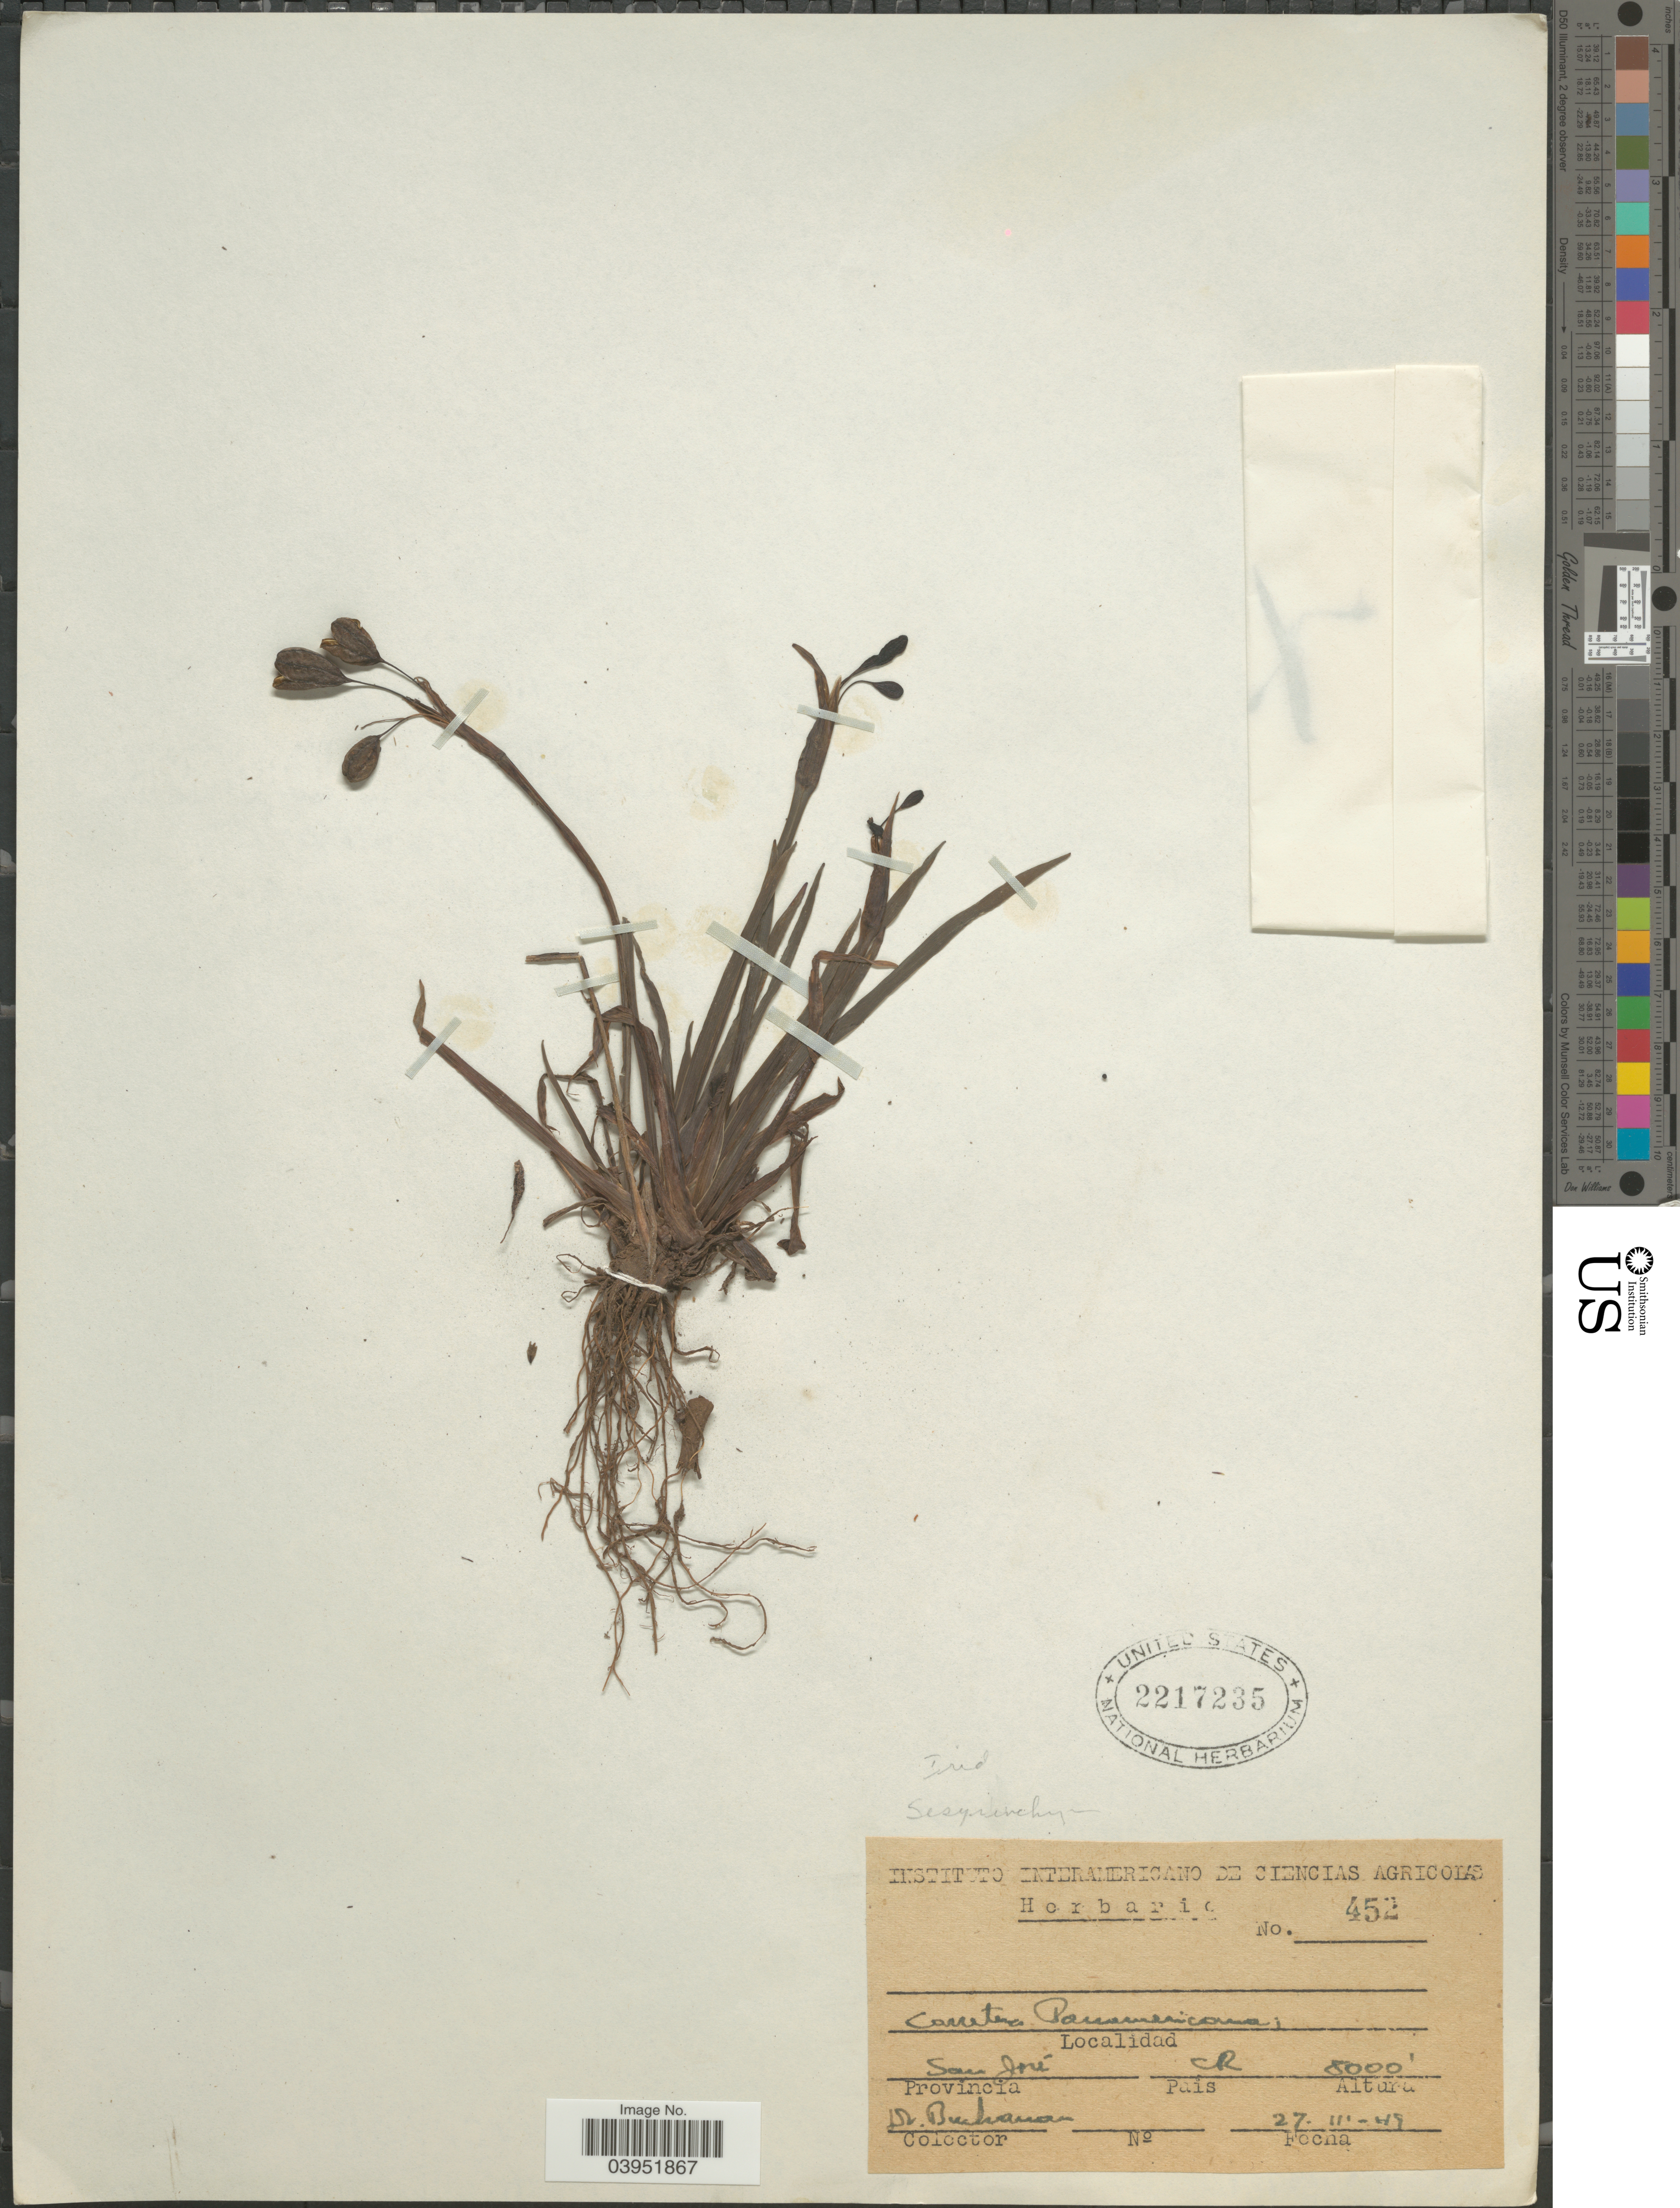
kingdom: Plantae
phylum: Tracheophyta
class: Liliopsida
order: Asparagales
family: Iridaceae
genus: Sisyrinchium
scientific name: Sisyrinchium sp.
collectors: -. Buchanan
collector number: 452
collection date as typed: Transcribed d/m/y: 27/3/49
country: Costa Rica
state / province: San José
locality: Carretera Panamericana.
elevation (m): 2438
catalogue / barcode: US 2217235